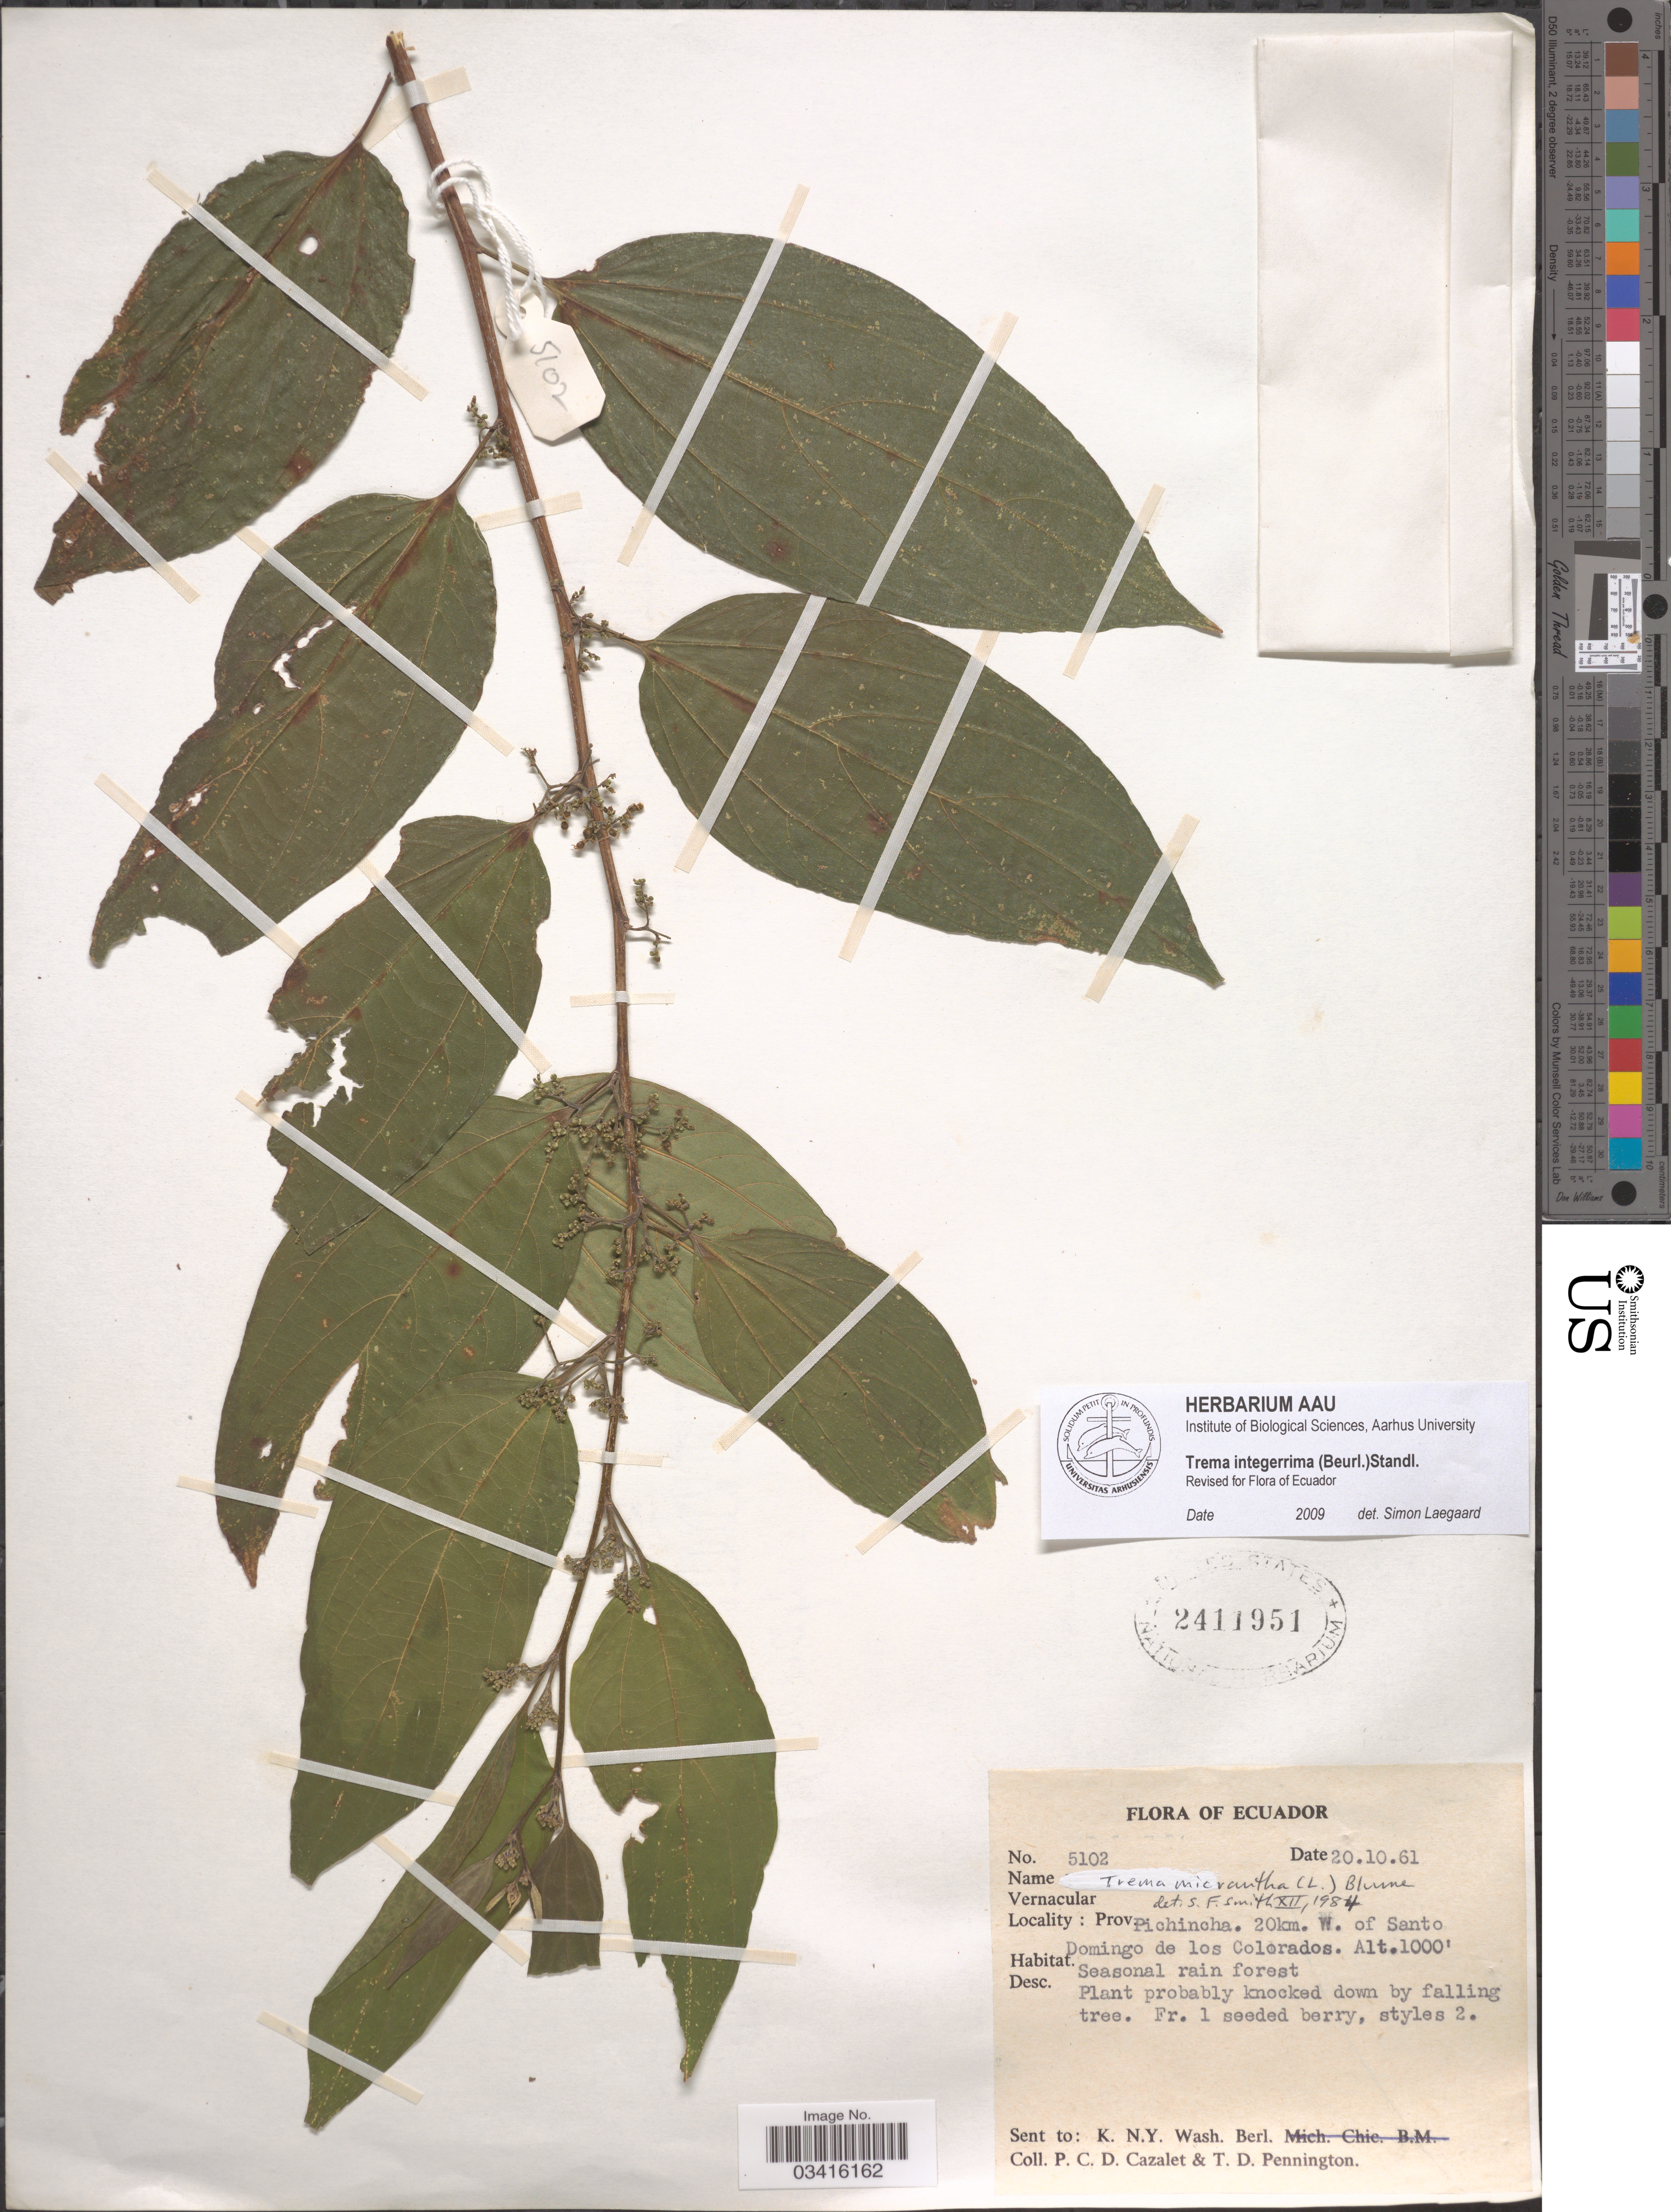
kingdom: Plantae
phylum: Tracheophyta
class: Magnoliopsida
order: Rosales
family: Cannabaceae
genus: Trema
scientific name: Trema integerrimum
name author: (Beurl.) Standl.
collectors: P. C. D. Cazalet & T. D. Pennington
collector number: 5102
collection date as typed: Transcribed d/m/y: 20/10/61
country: Ecuador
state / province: Pichincha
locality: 20km. W. of Santo Domingo de los Colorados.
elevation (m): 305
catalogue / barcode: US 2411951